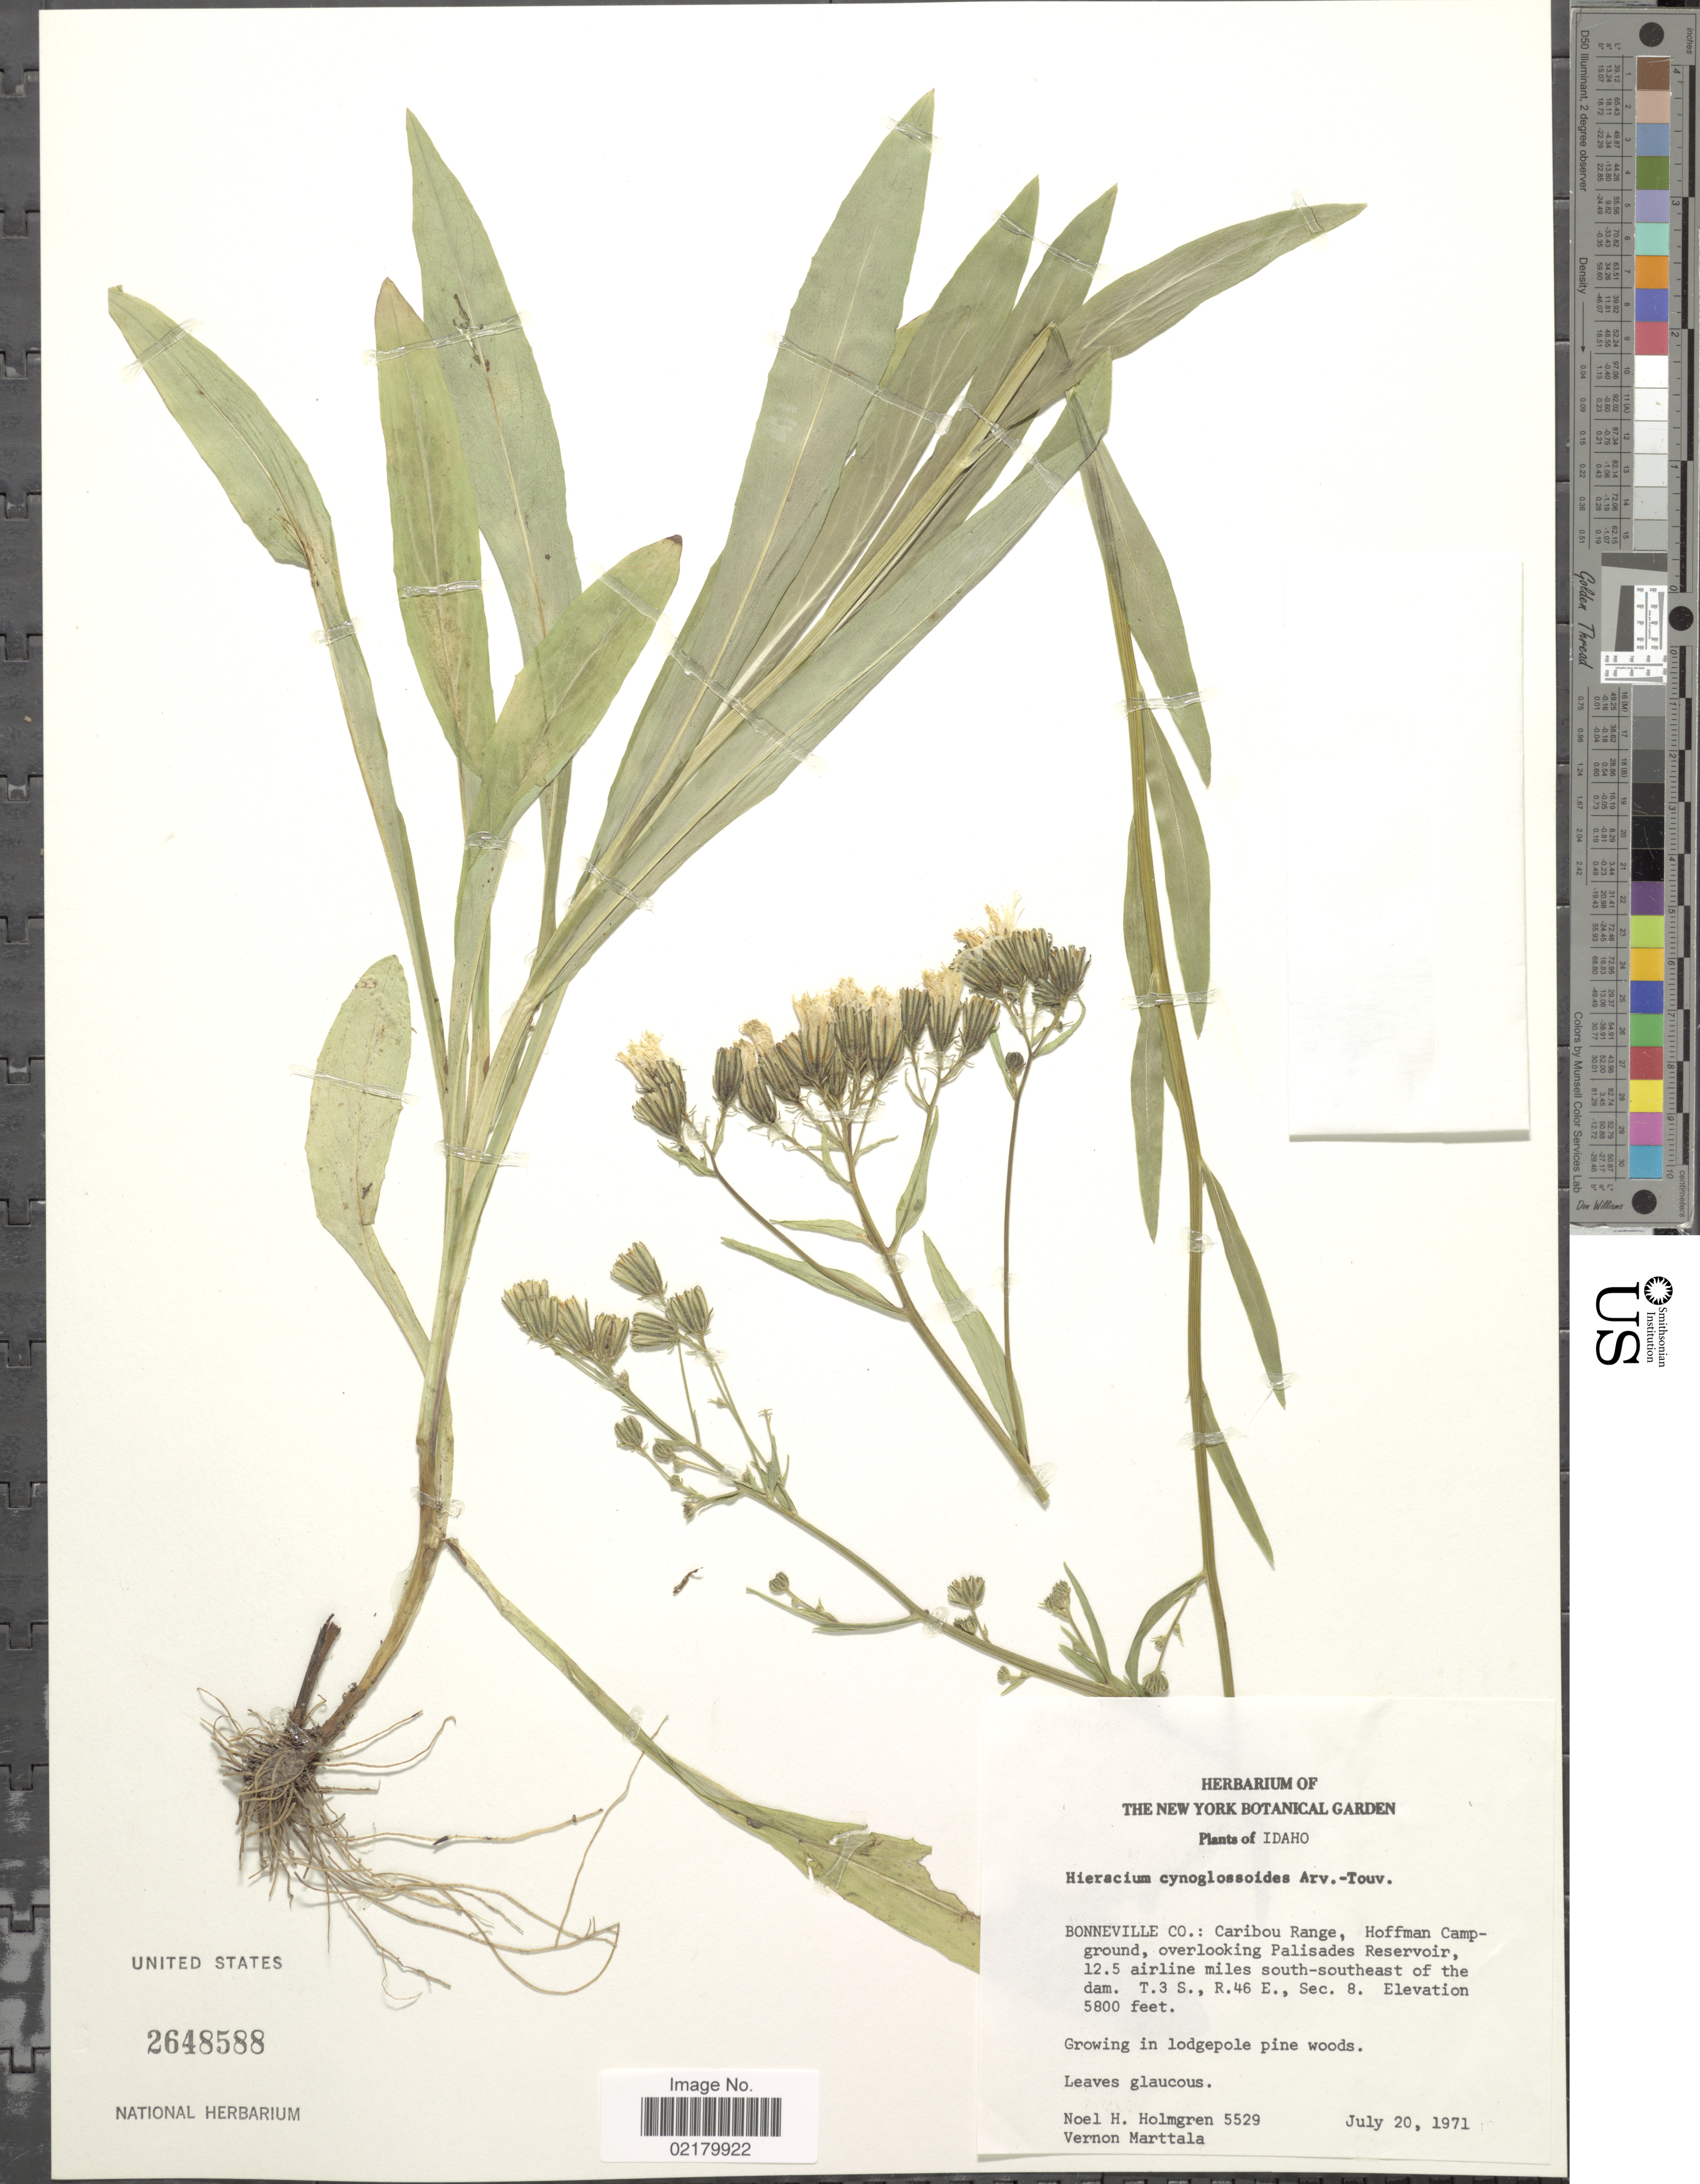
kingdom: Plantae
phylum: Tracheophyta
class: Magnoliopsida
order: Asterales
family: Asteraceae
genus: Hieracium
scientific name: Hieracium scouleri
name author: Hook.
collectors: N. H. Holmgren & V. Marttala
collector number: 5529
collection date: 1971-07-20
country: United States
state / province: Idaho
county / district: Bonneville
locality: Caribou Range, Hoffman Campground, overlooking Palisades Reservoir, 12.5 airline miles south-southeast of the dam. T.3 S., R. 46 E., Sec. 8; Growing in lodgepole pinewoods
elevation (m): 1768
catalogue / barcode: US 3648588